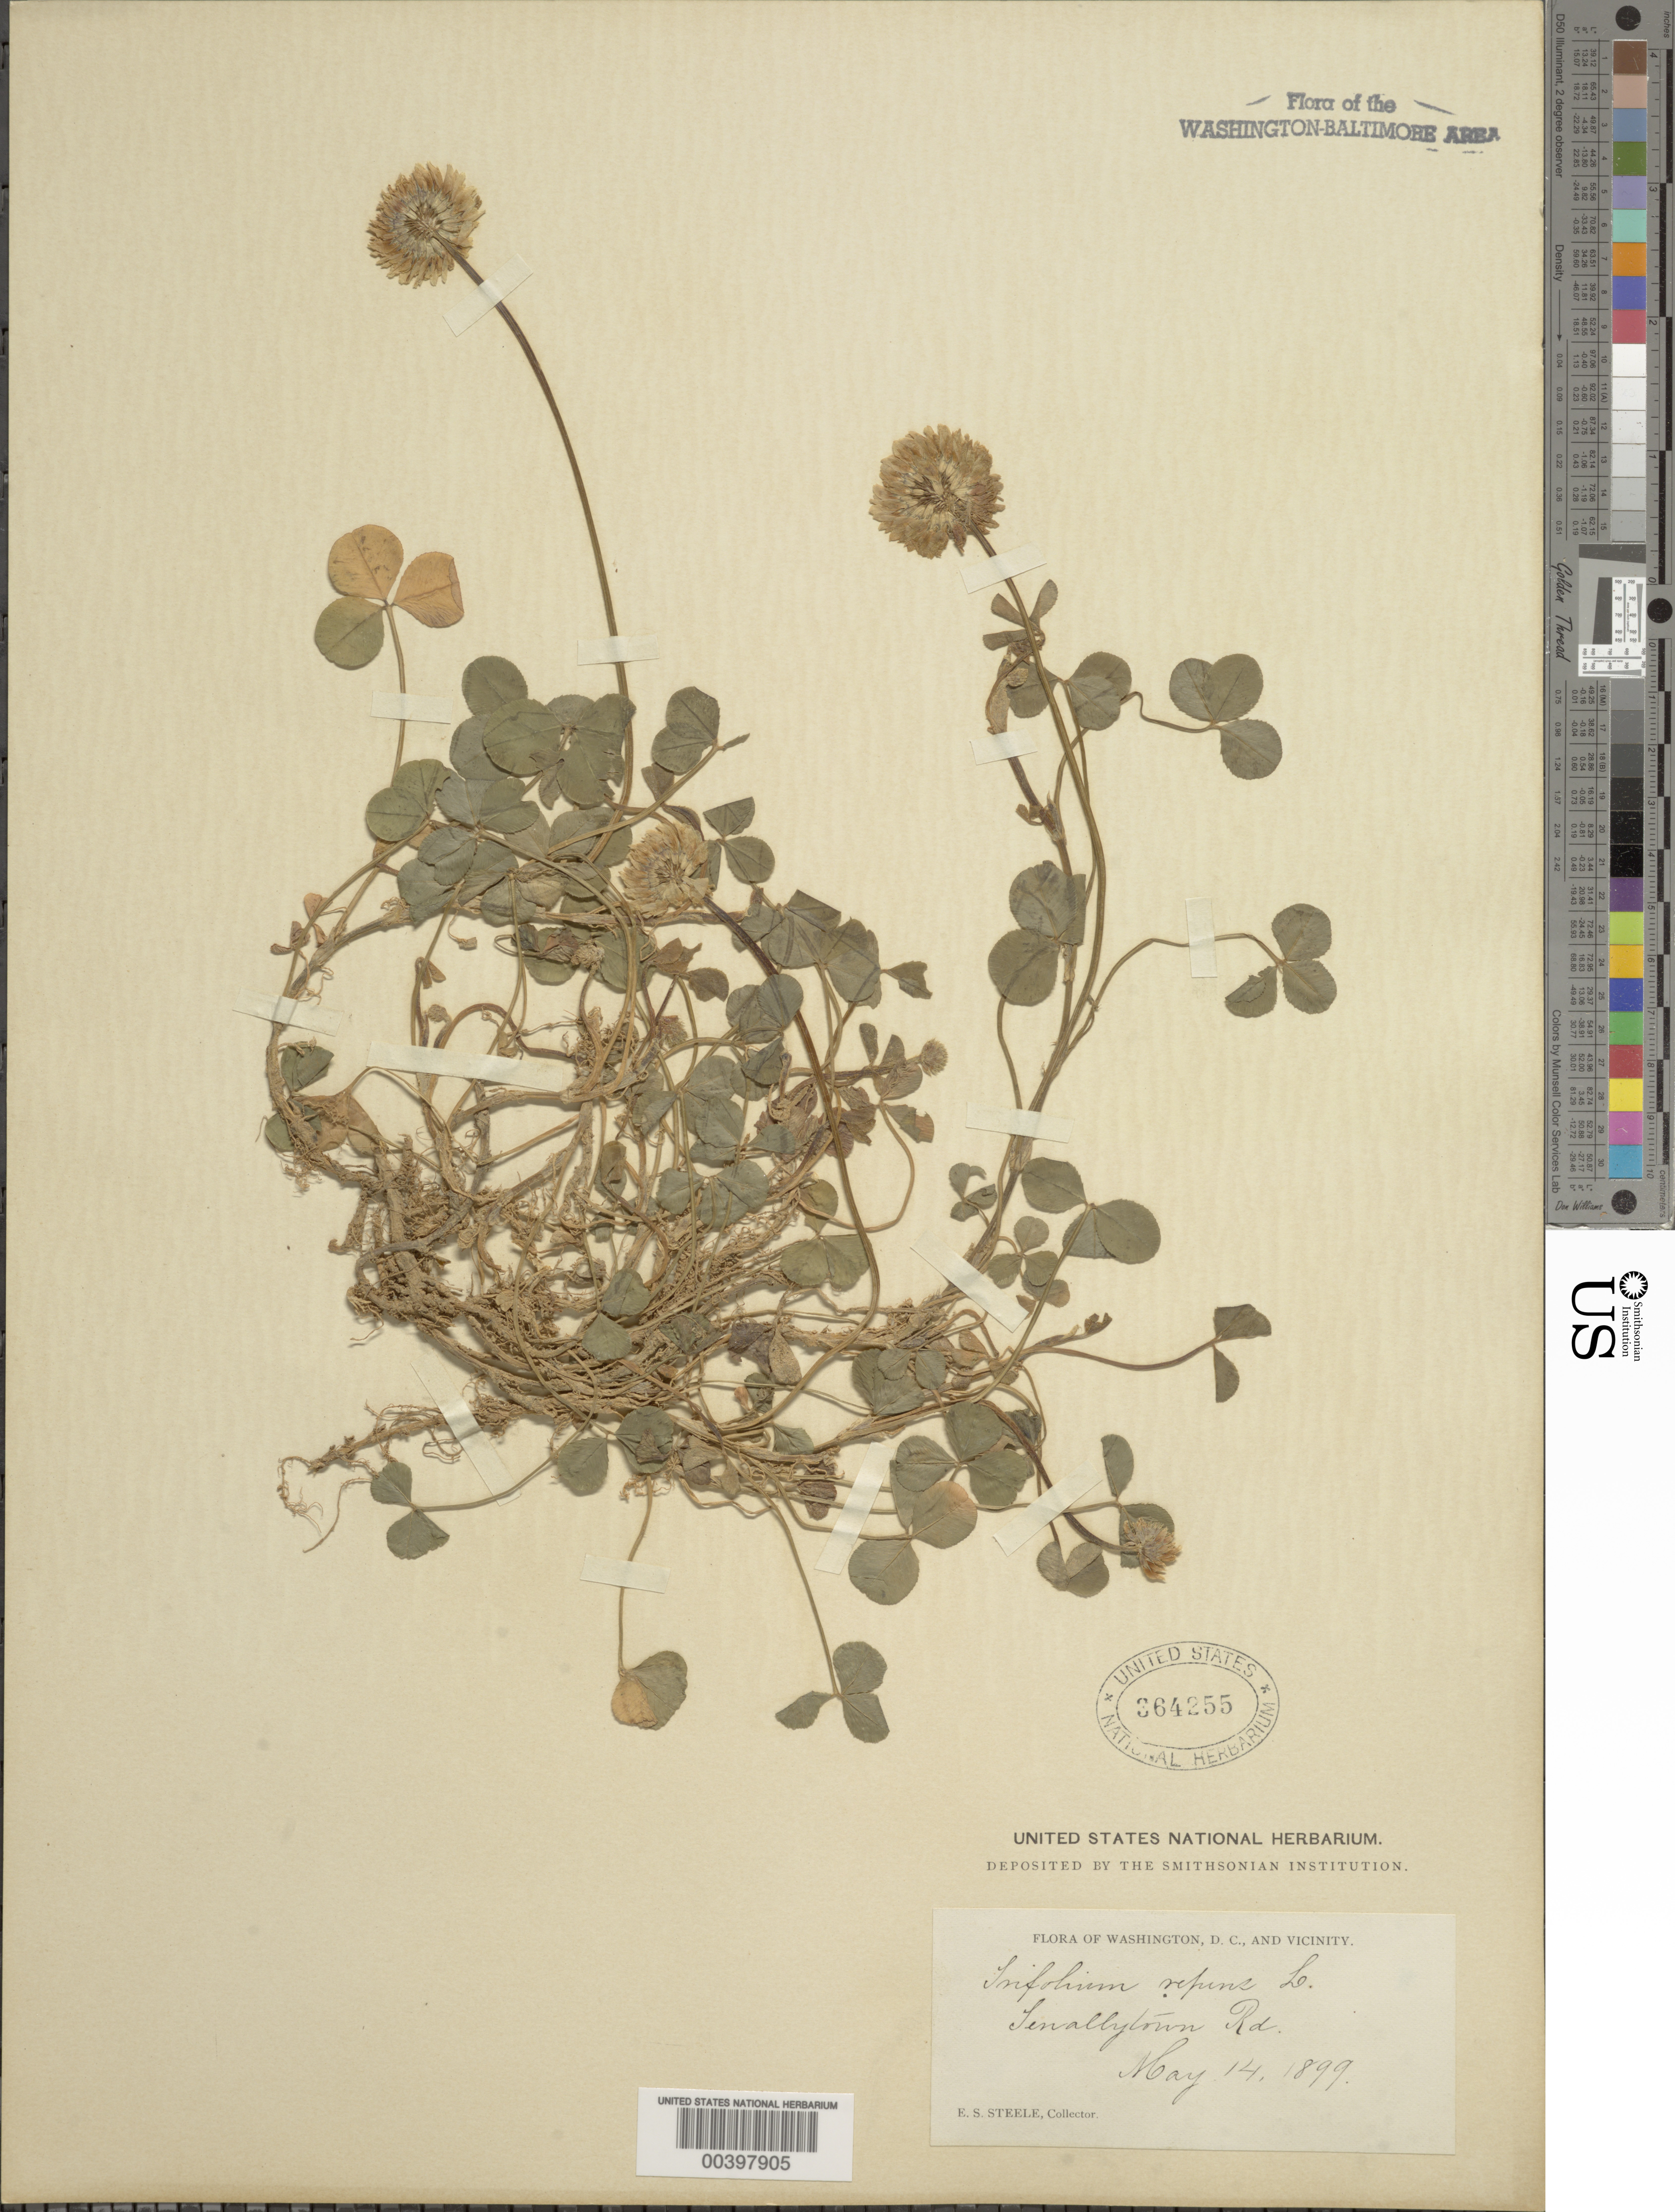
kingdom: Plantae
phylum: Tracheophyta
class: Magnoliopsida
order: Fabales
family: Fabaceae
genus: Trifolium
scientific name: Trifolium repens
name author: L.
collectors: E. Steele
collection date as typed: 14 May 1899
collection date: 1899-05-14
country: United States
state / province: District of Columbia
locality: Tenleytown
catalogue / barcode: US 364255